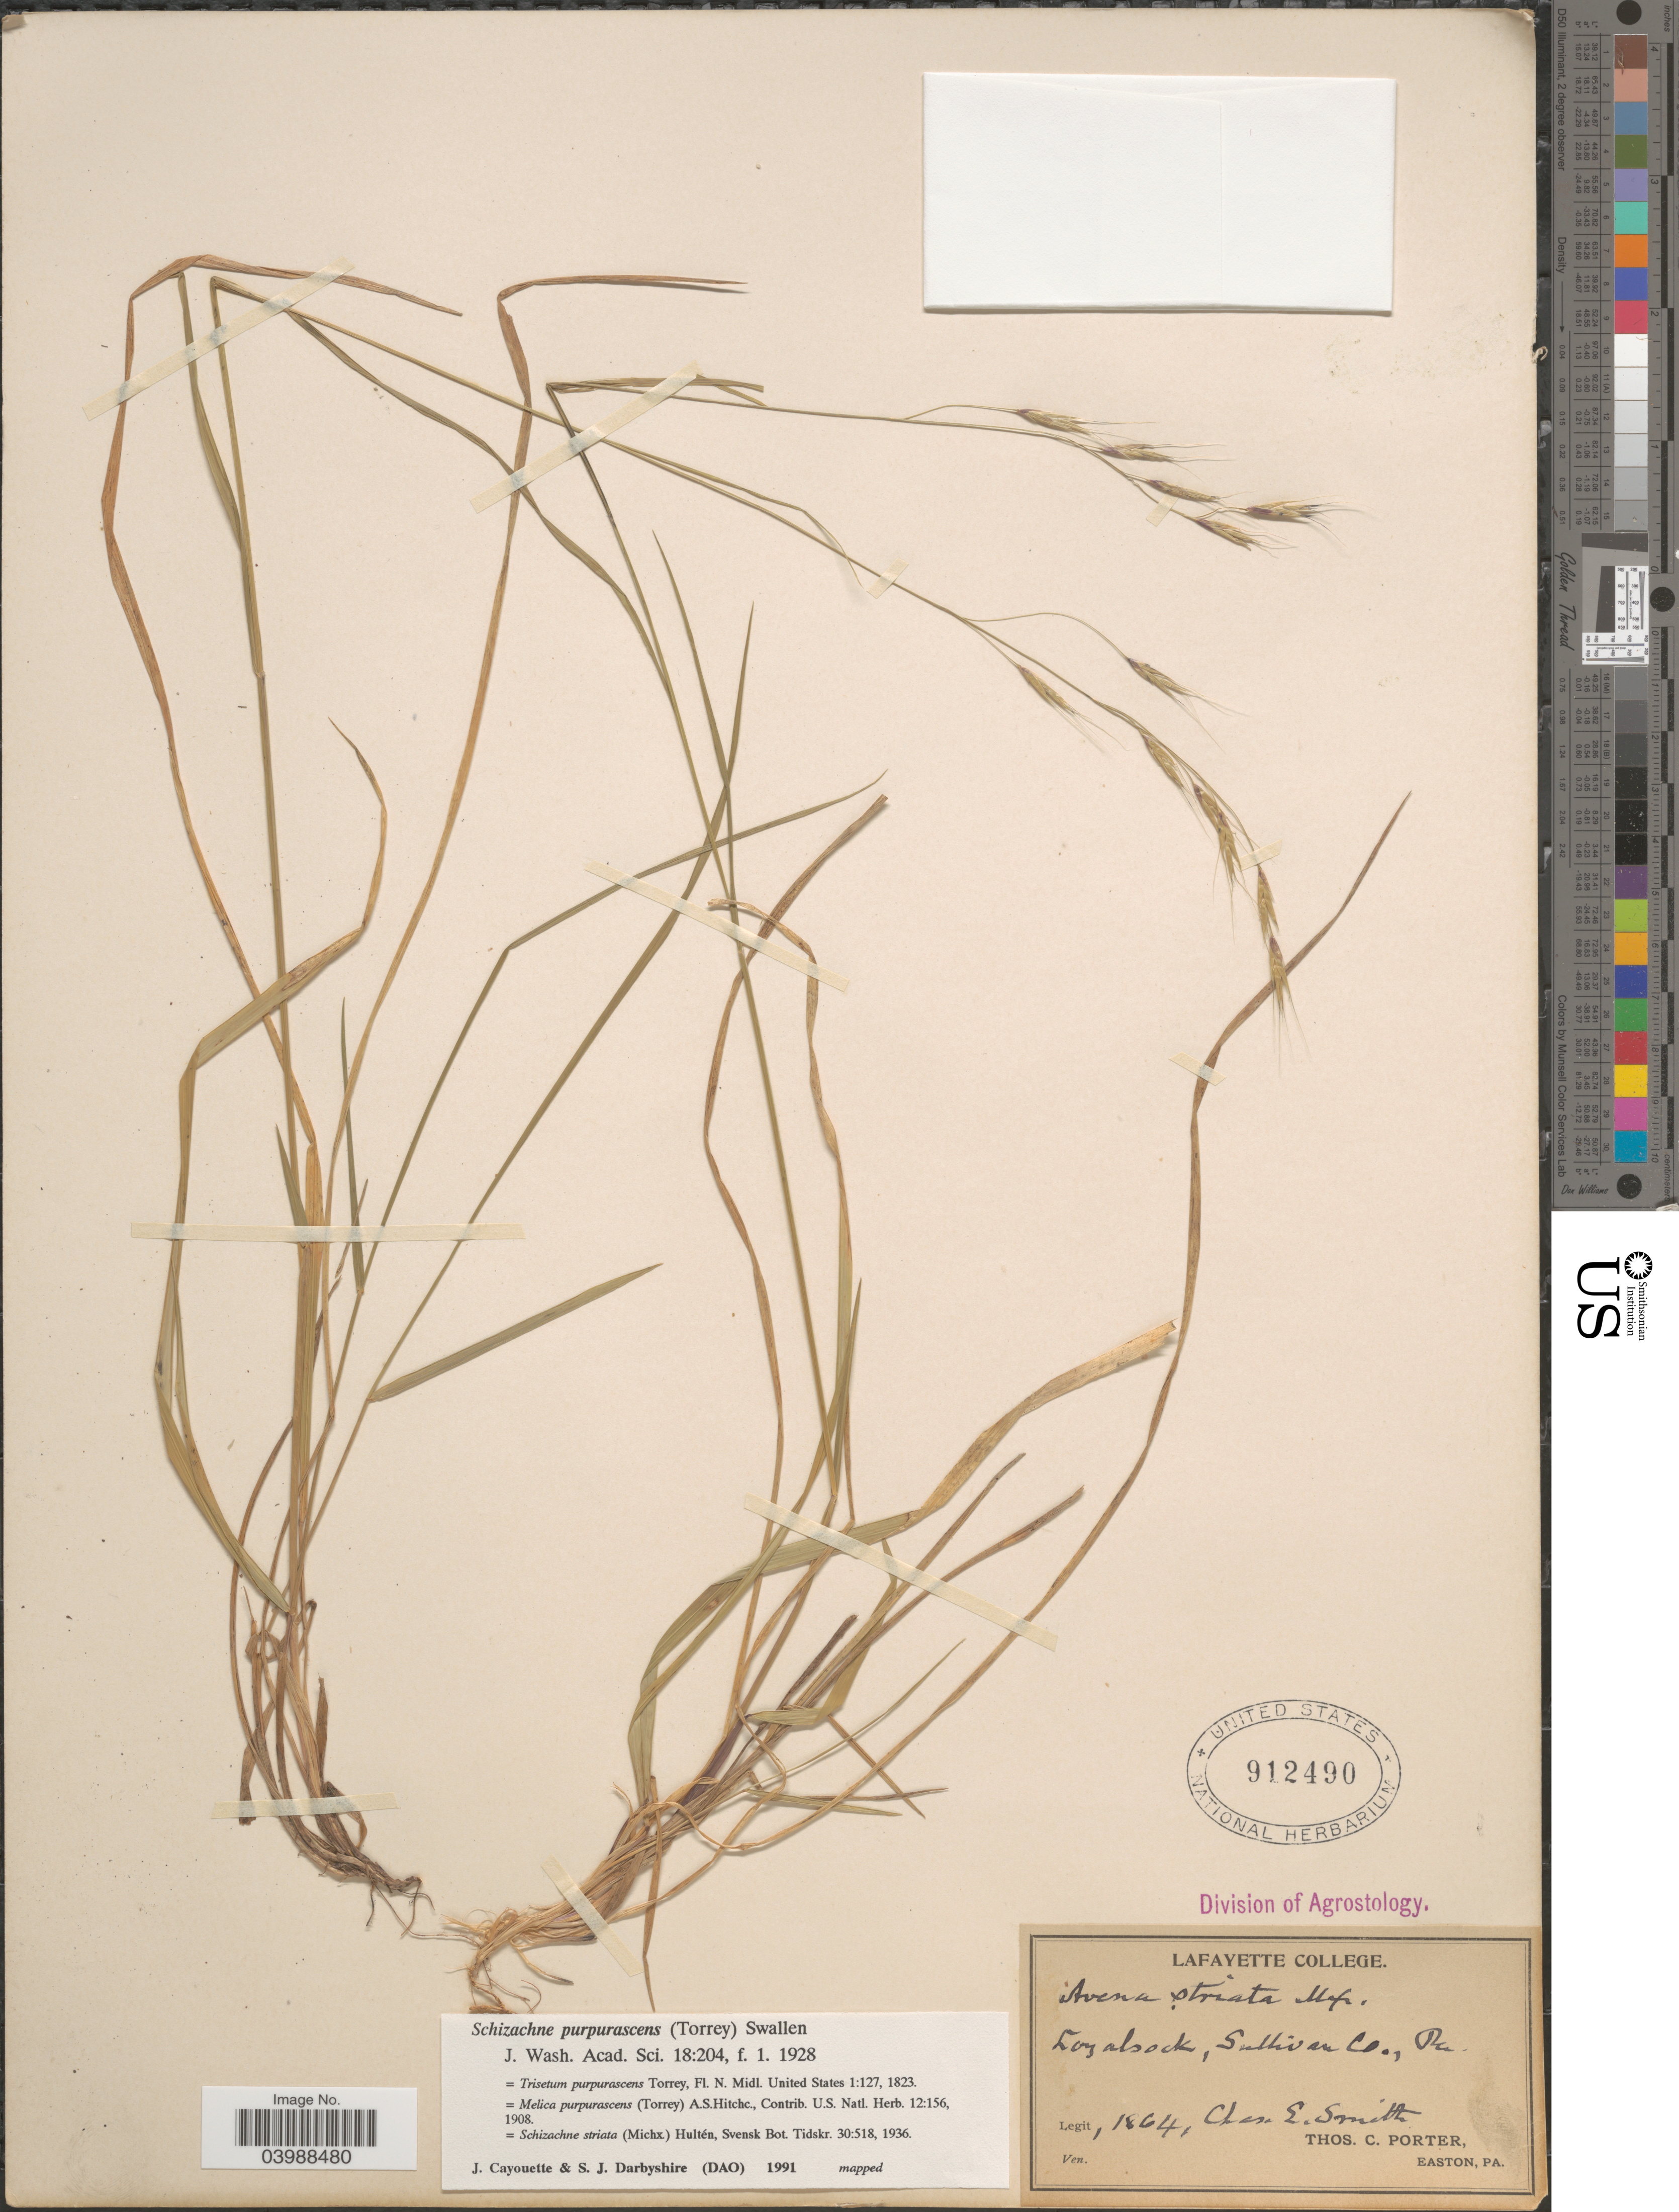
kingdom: Plantae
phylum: Tracheophyta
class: Liliopsida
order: Poales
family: Poaceae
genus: Schizachne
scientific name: Schizachne purpurascens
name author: (Torr.) Swallen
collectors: C. E. Smith Jr. & T. Porter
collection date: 1864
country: United States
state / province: Pennsylvania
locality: Loyalsock, Sullivan Co.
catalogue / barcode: US 912490